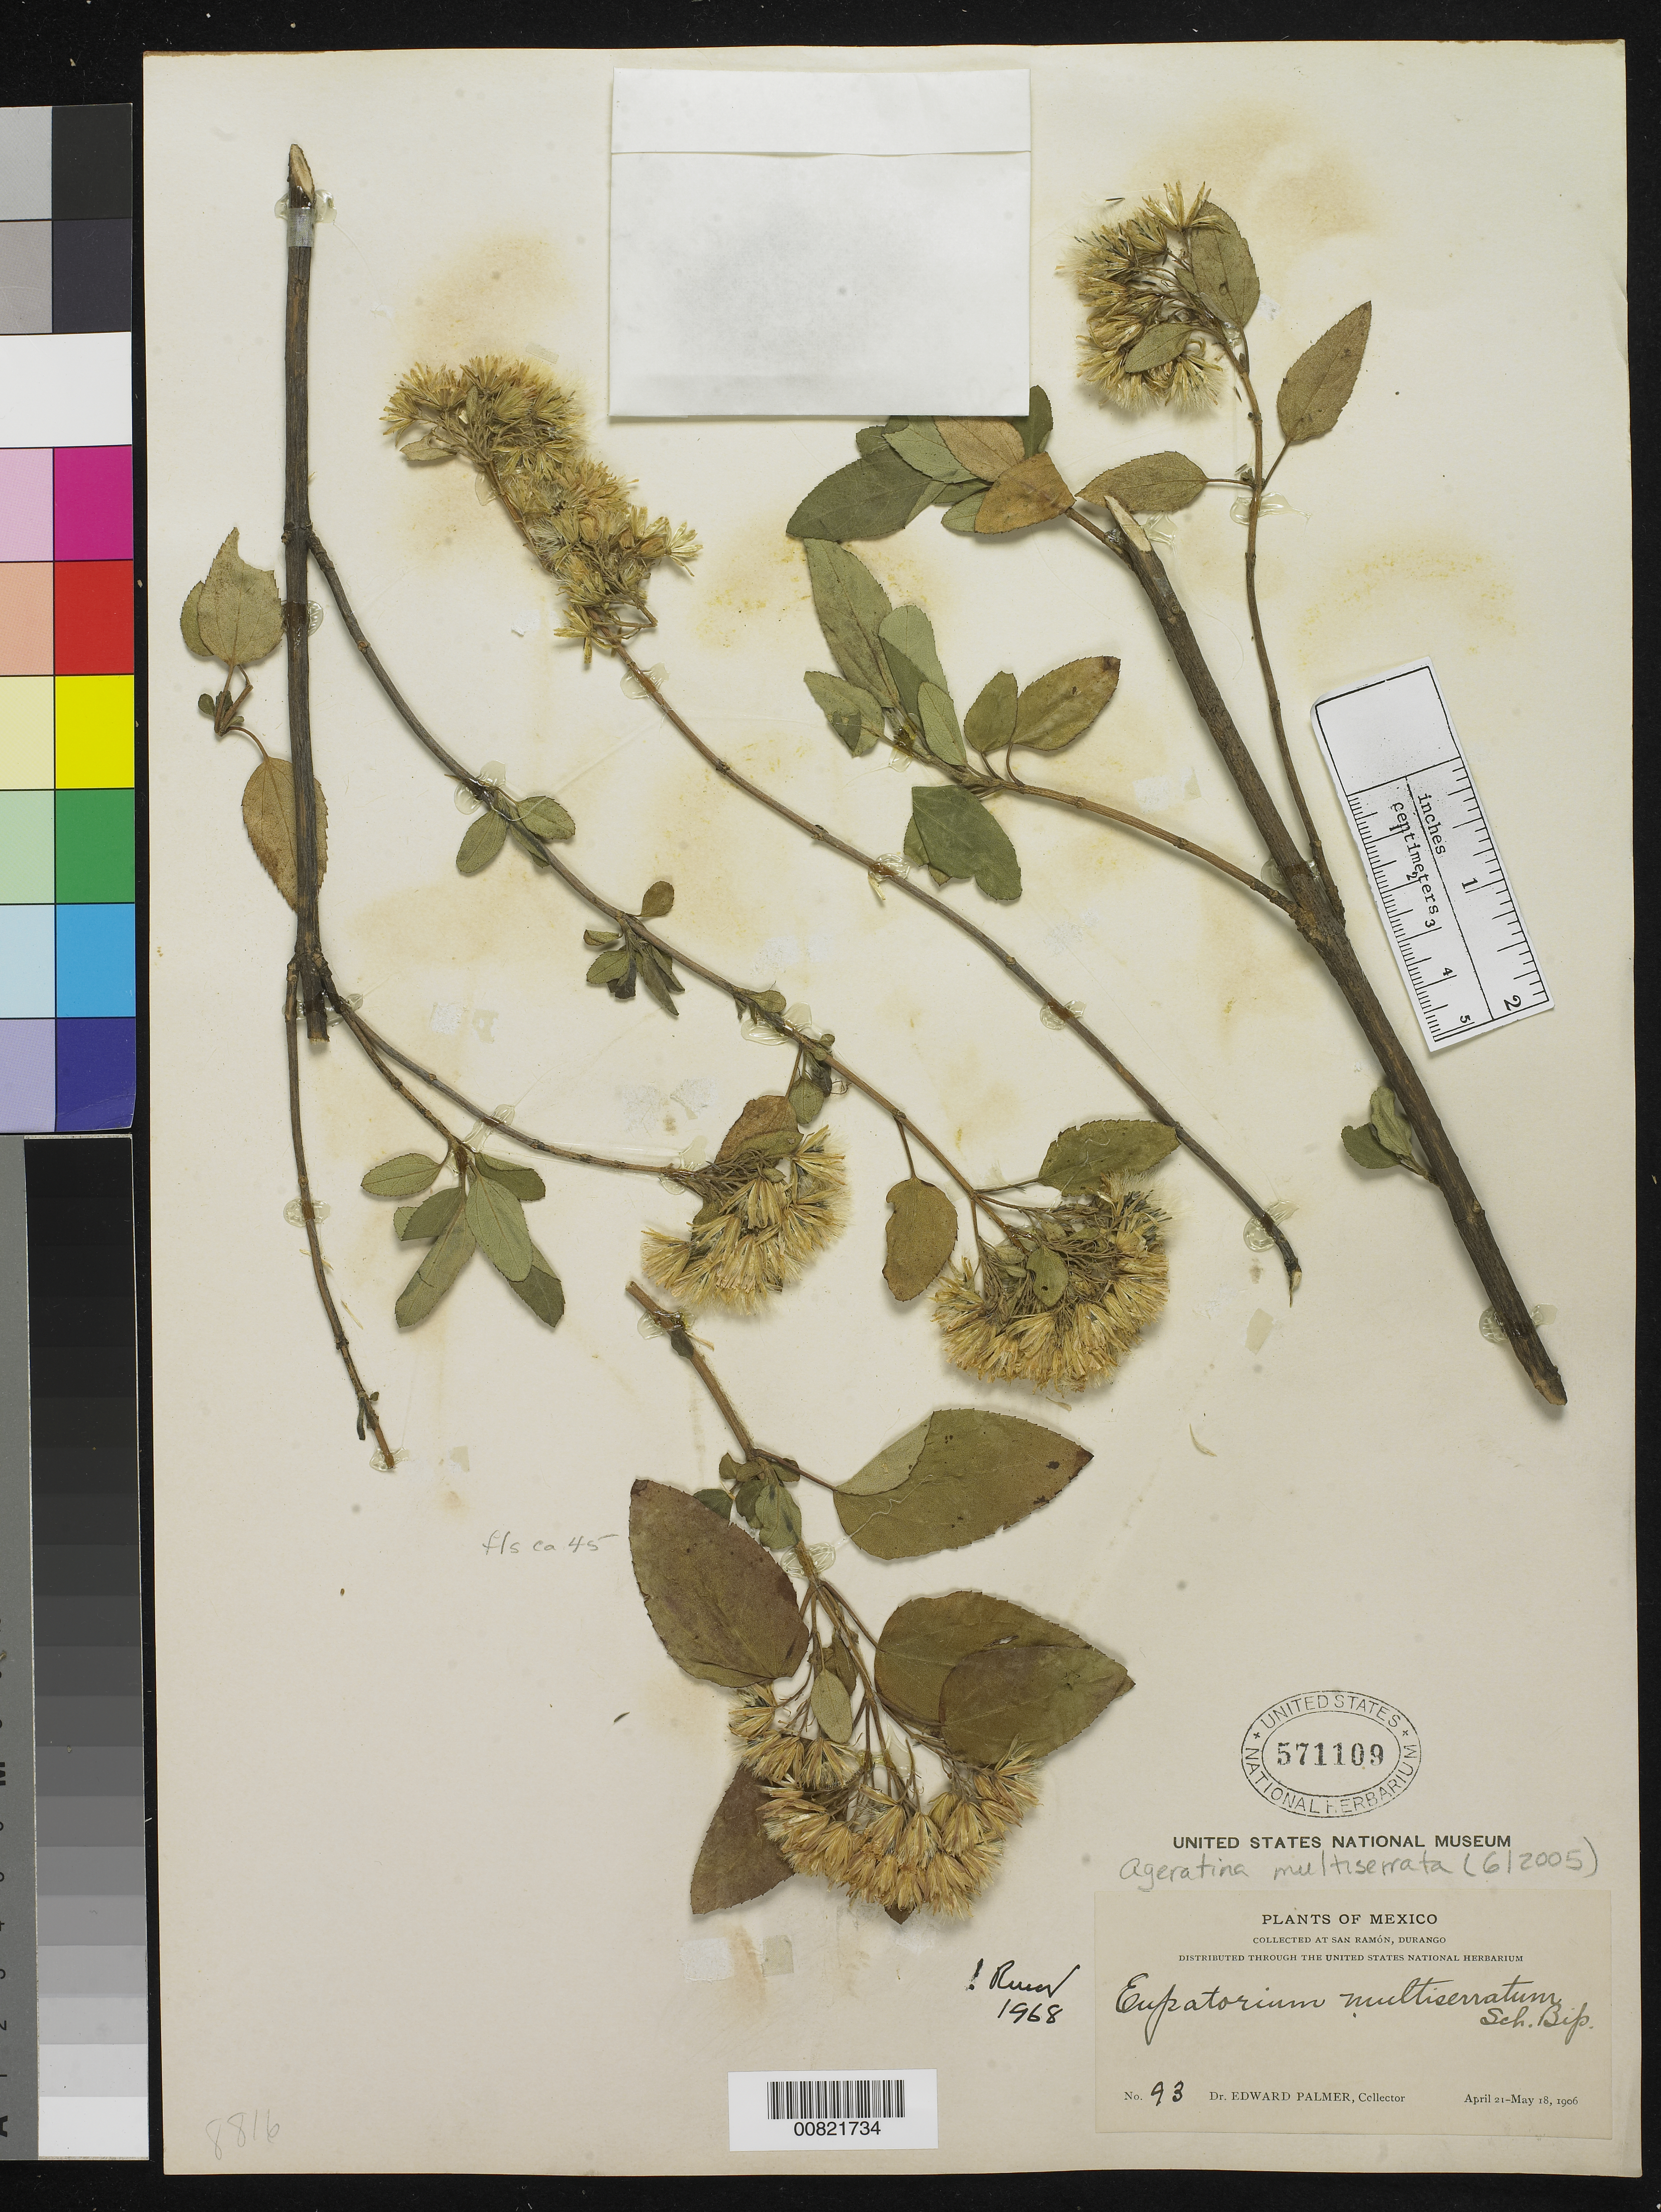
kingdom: Plantae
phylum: Tracheophyta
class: Magnoliopsida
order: Asterales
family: Asteraceae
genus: Ageratina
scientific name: Ageratina molinae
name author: R.M. King & H. Rob.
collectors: E. Palmer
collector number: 93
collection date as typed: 21 Apr 1906 to 18 May 1906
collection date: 1906-04-21/1906-05-18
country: Mexico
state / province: Durango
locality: San Ramón, Durango.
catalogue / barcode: US 571109